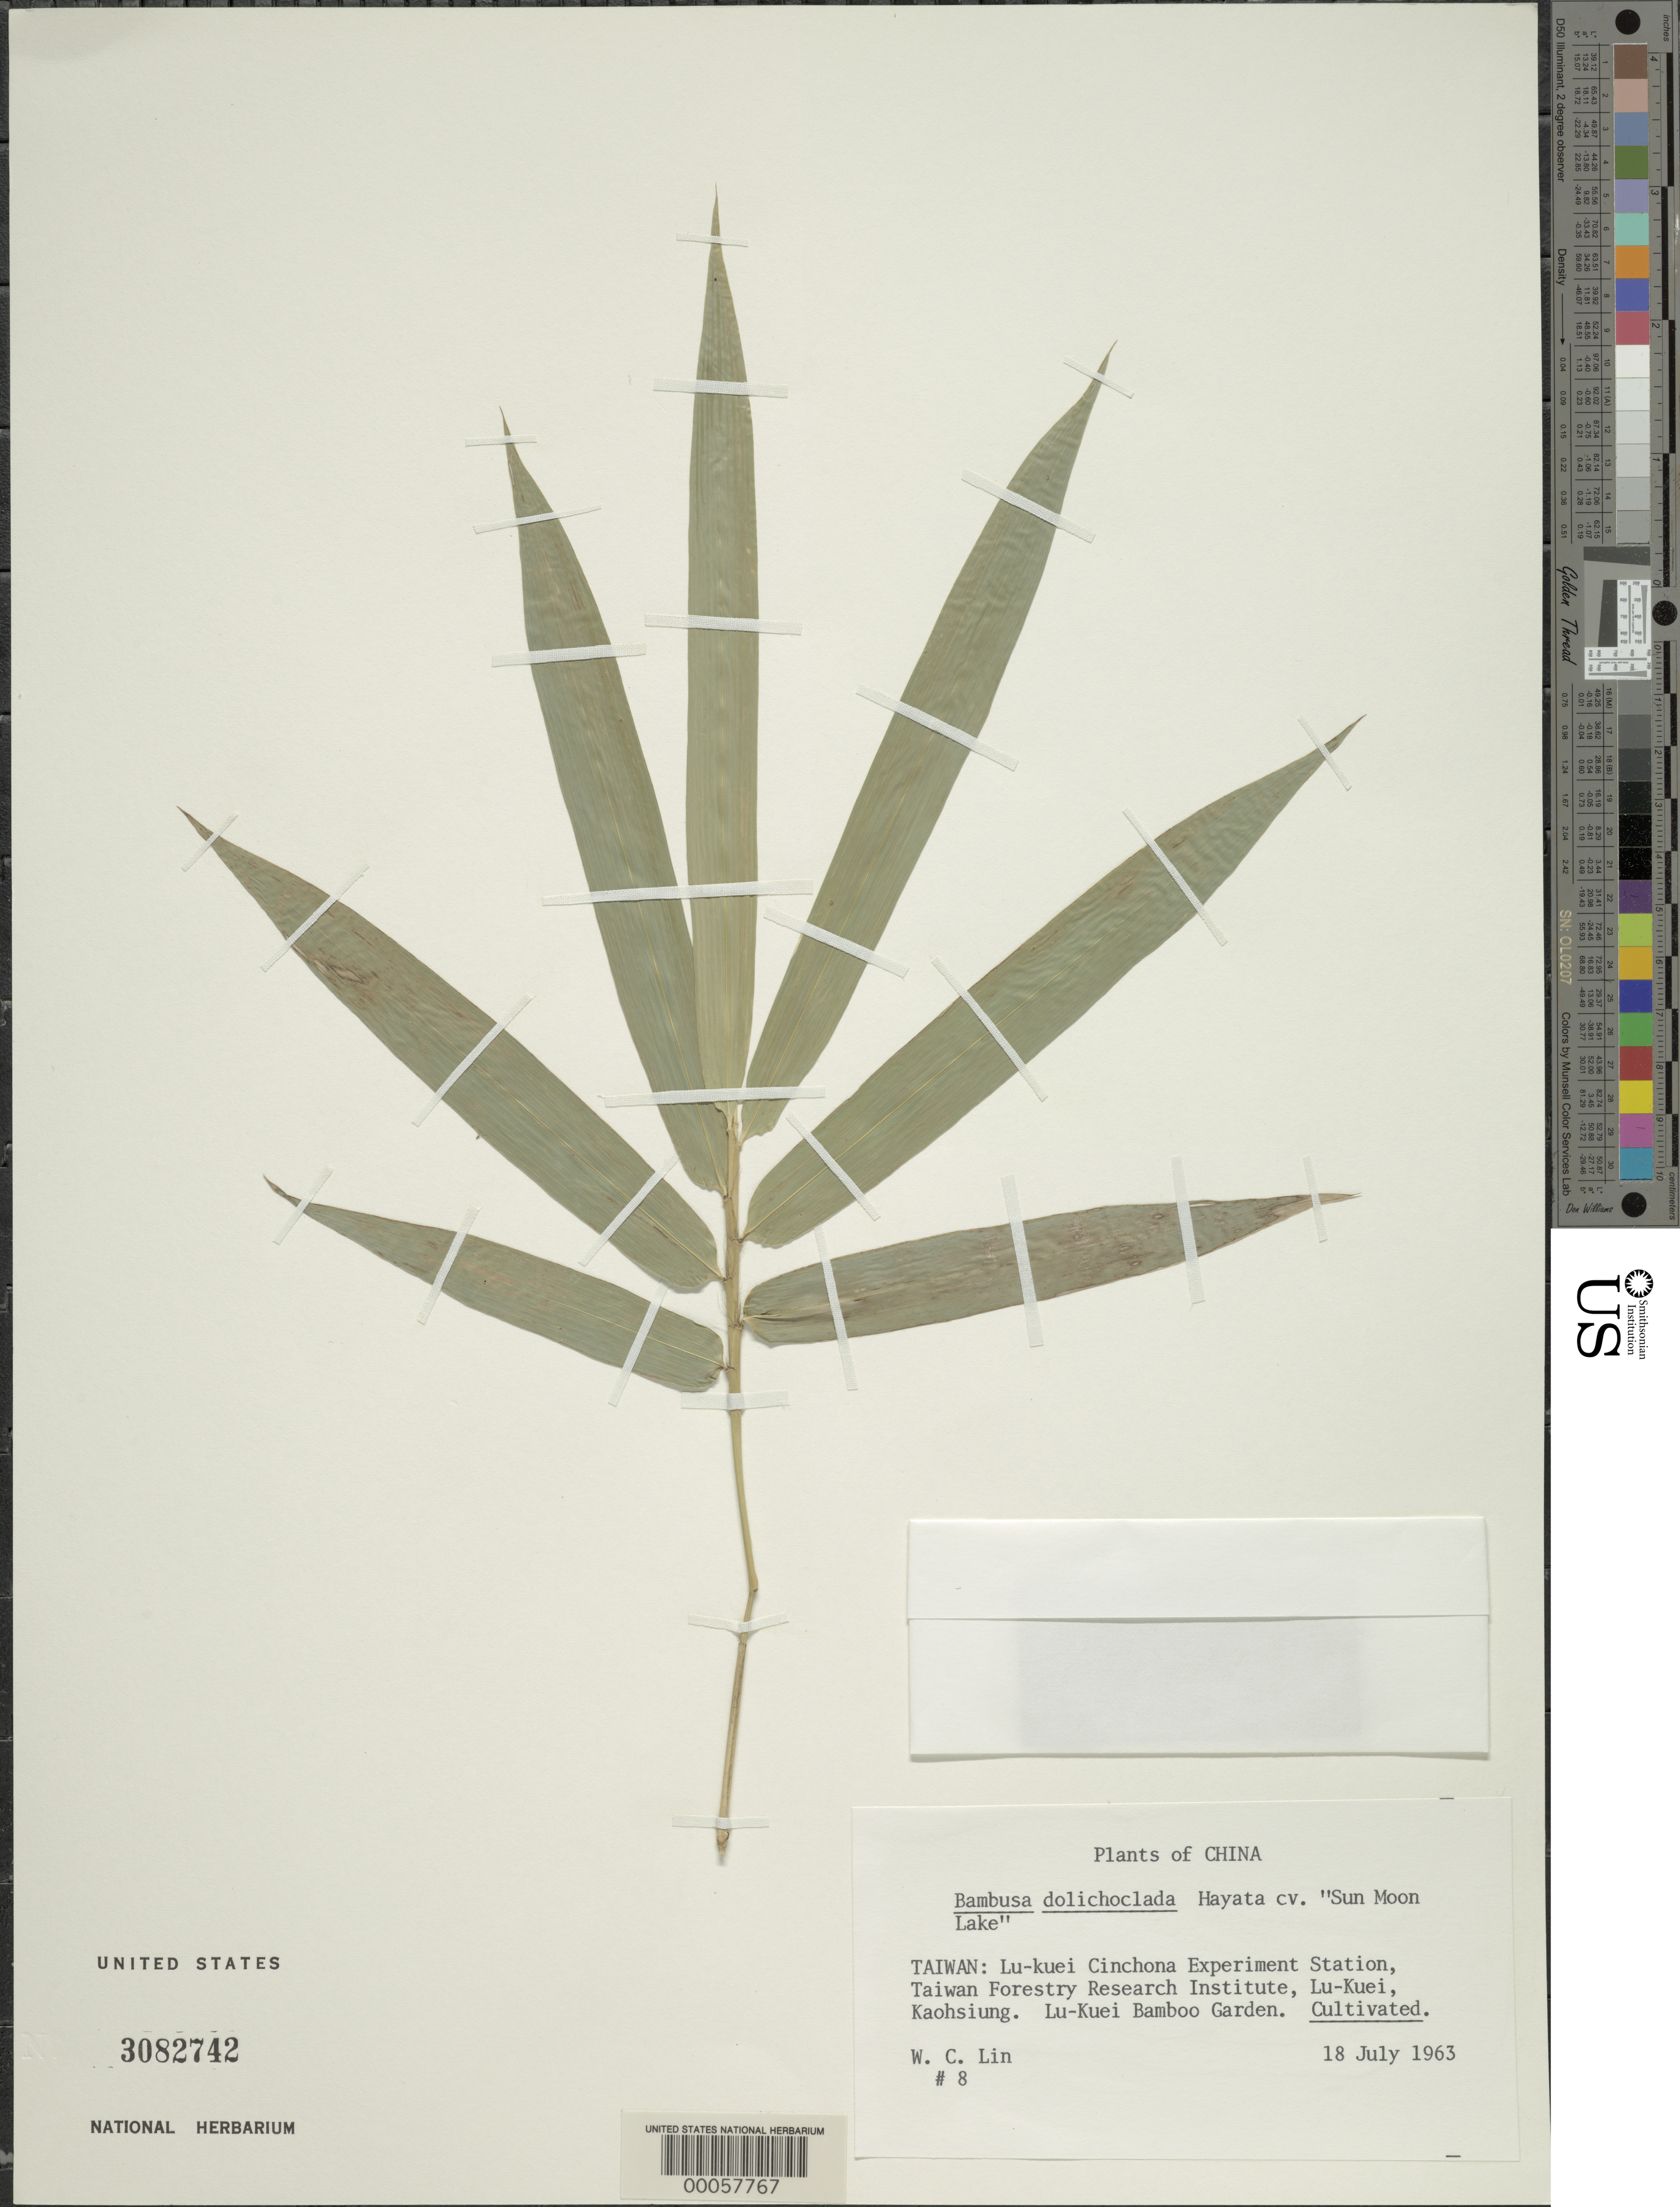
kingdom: Plantae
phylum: Tracheophyta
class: Liliopsida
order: Poales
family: Poaceae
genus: Bambusa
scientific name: Bambusa dolichoclada 'Sun-Moon-Lake'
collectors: W. Lin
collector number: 8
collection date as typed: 18 Jul 1963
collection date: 1963-07-18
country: Taiwan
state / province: Kaohsiung City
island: Taiwan [Formosa]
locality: Lu-kuei Cinchona Experiment Stration, Taiwan Forestry Research Institution, Lu-Kuei Kaohsiung, Lu-Kuei Bamboo Garden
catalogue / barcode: US 3082742